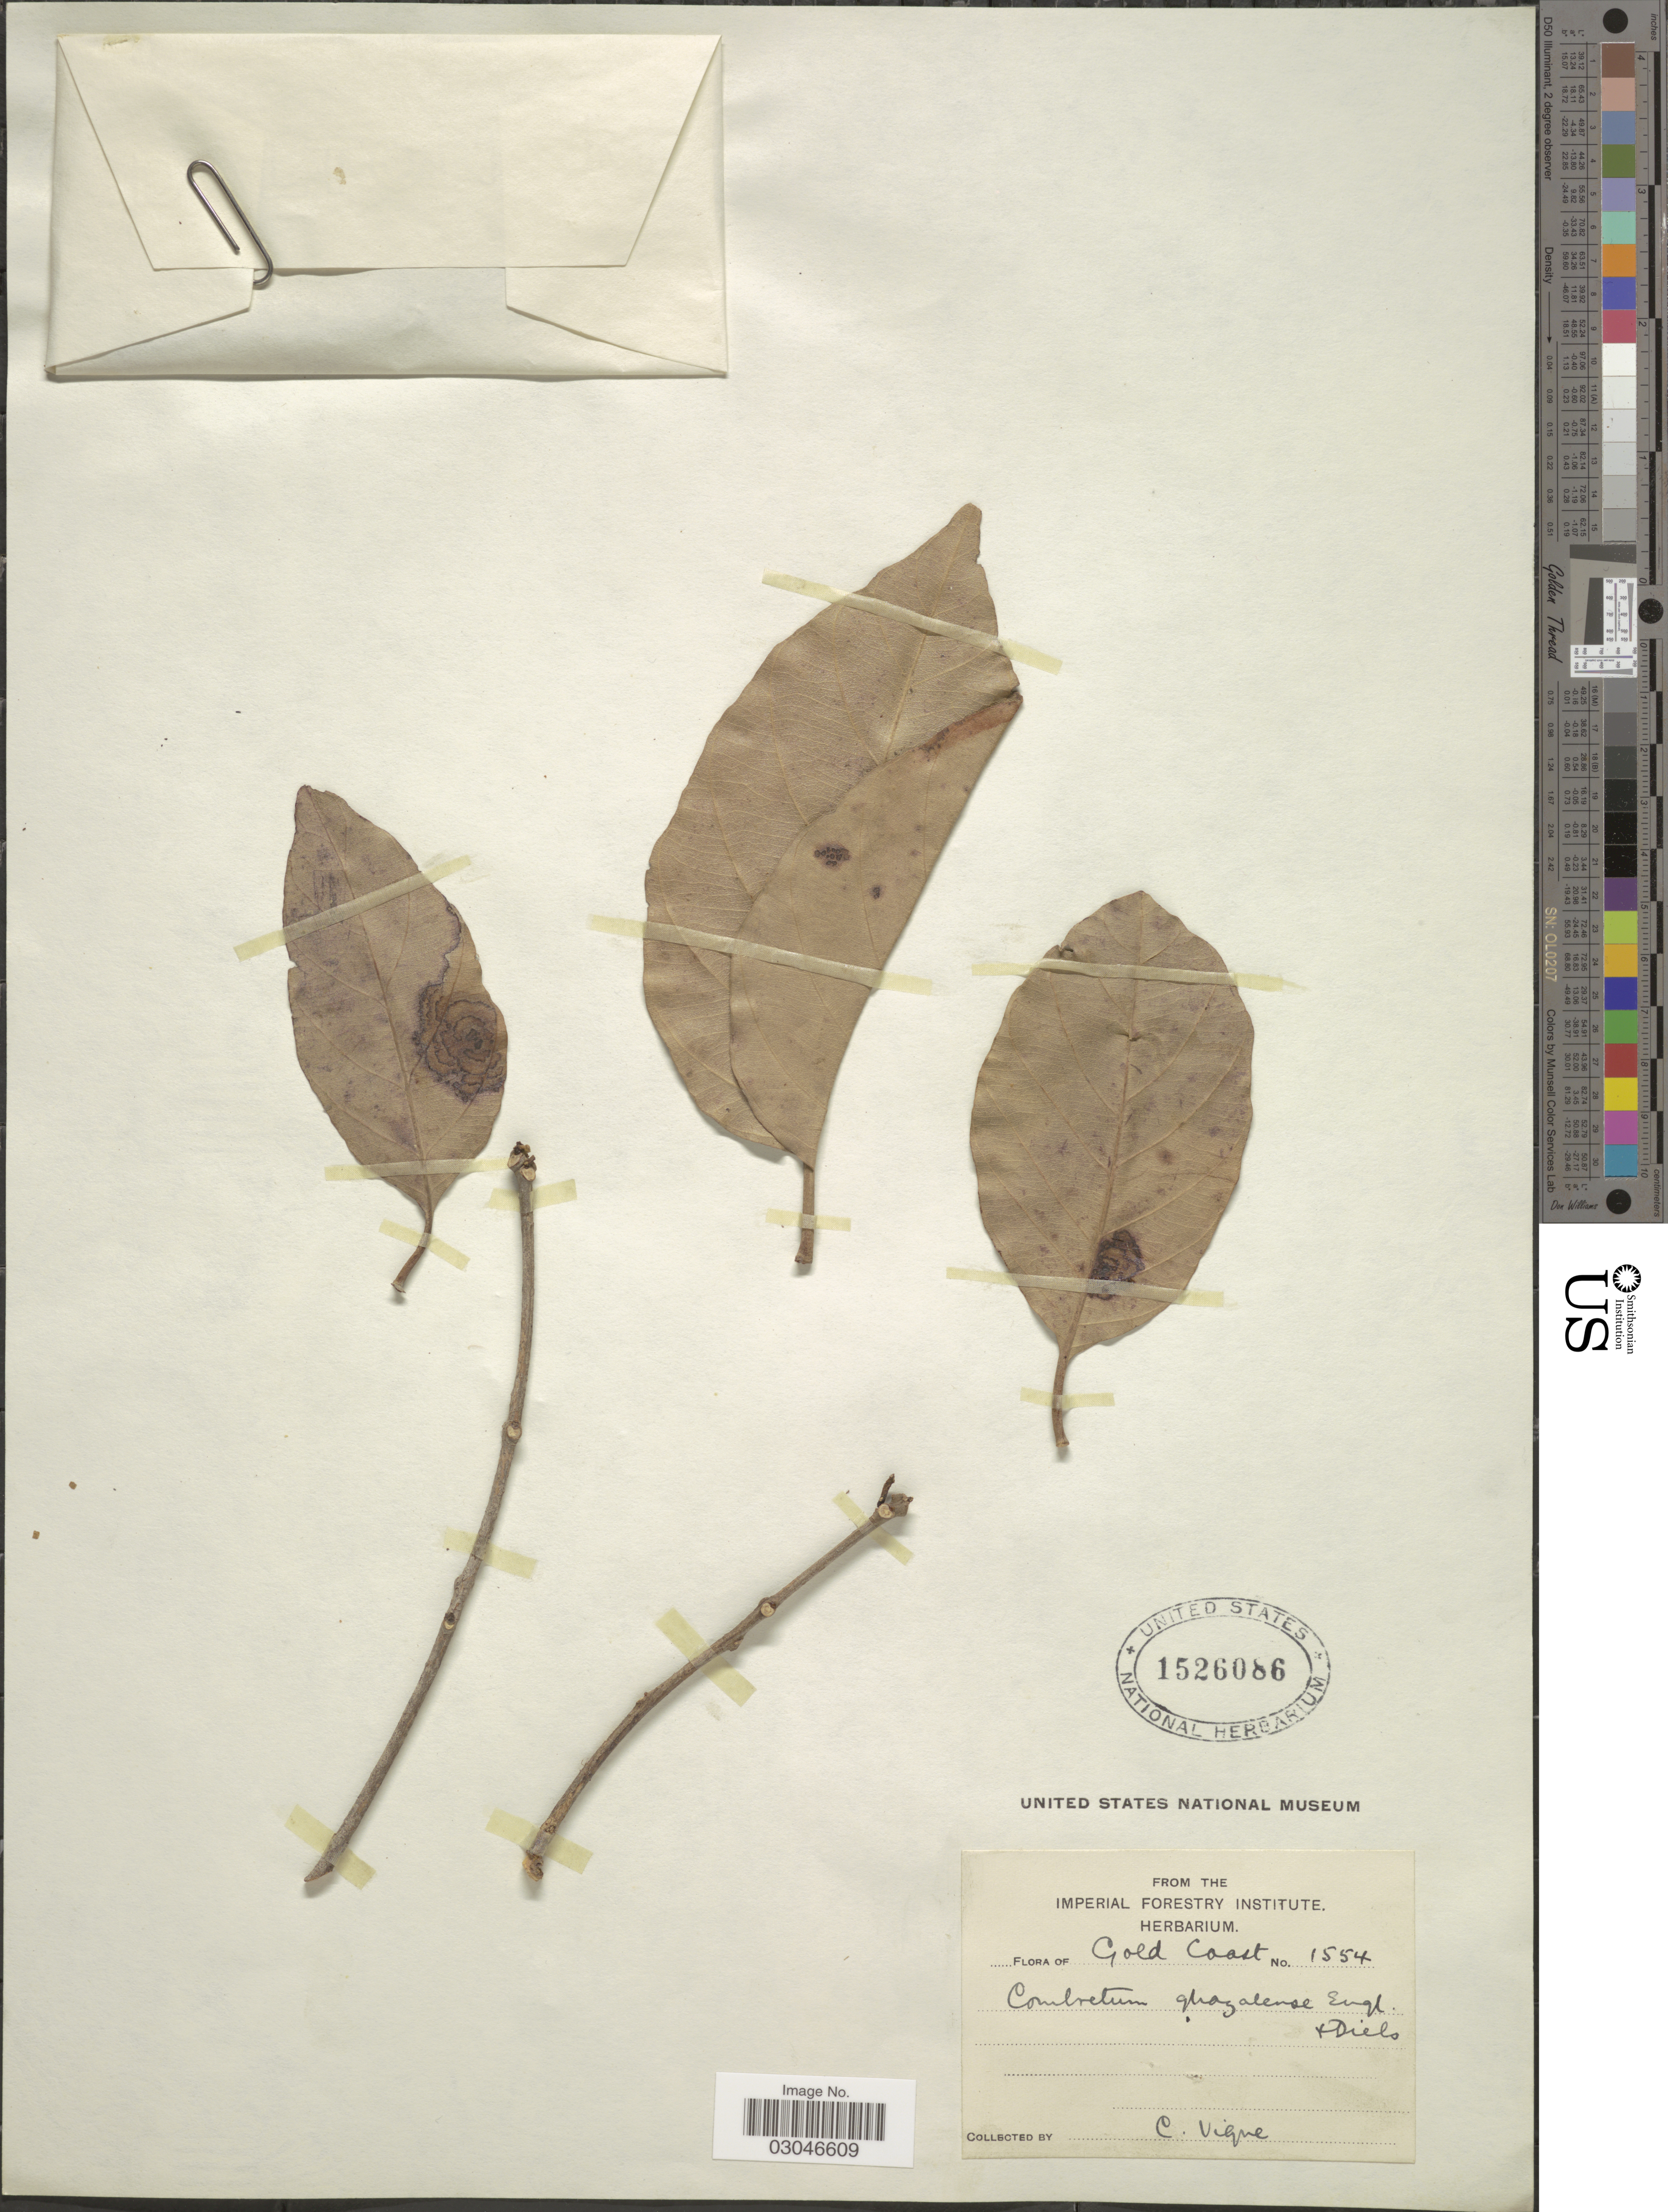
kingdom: Plantae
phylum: Tracheophyta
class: Magnoliopsida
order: Myrtales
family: Combretaceae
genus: Combretum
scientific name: Combretum ghasalense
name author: Engl. & Diels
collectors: C. Vigne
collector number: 1554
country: Ghana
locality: Gold Coast.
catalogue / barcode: US 1526086